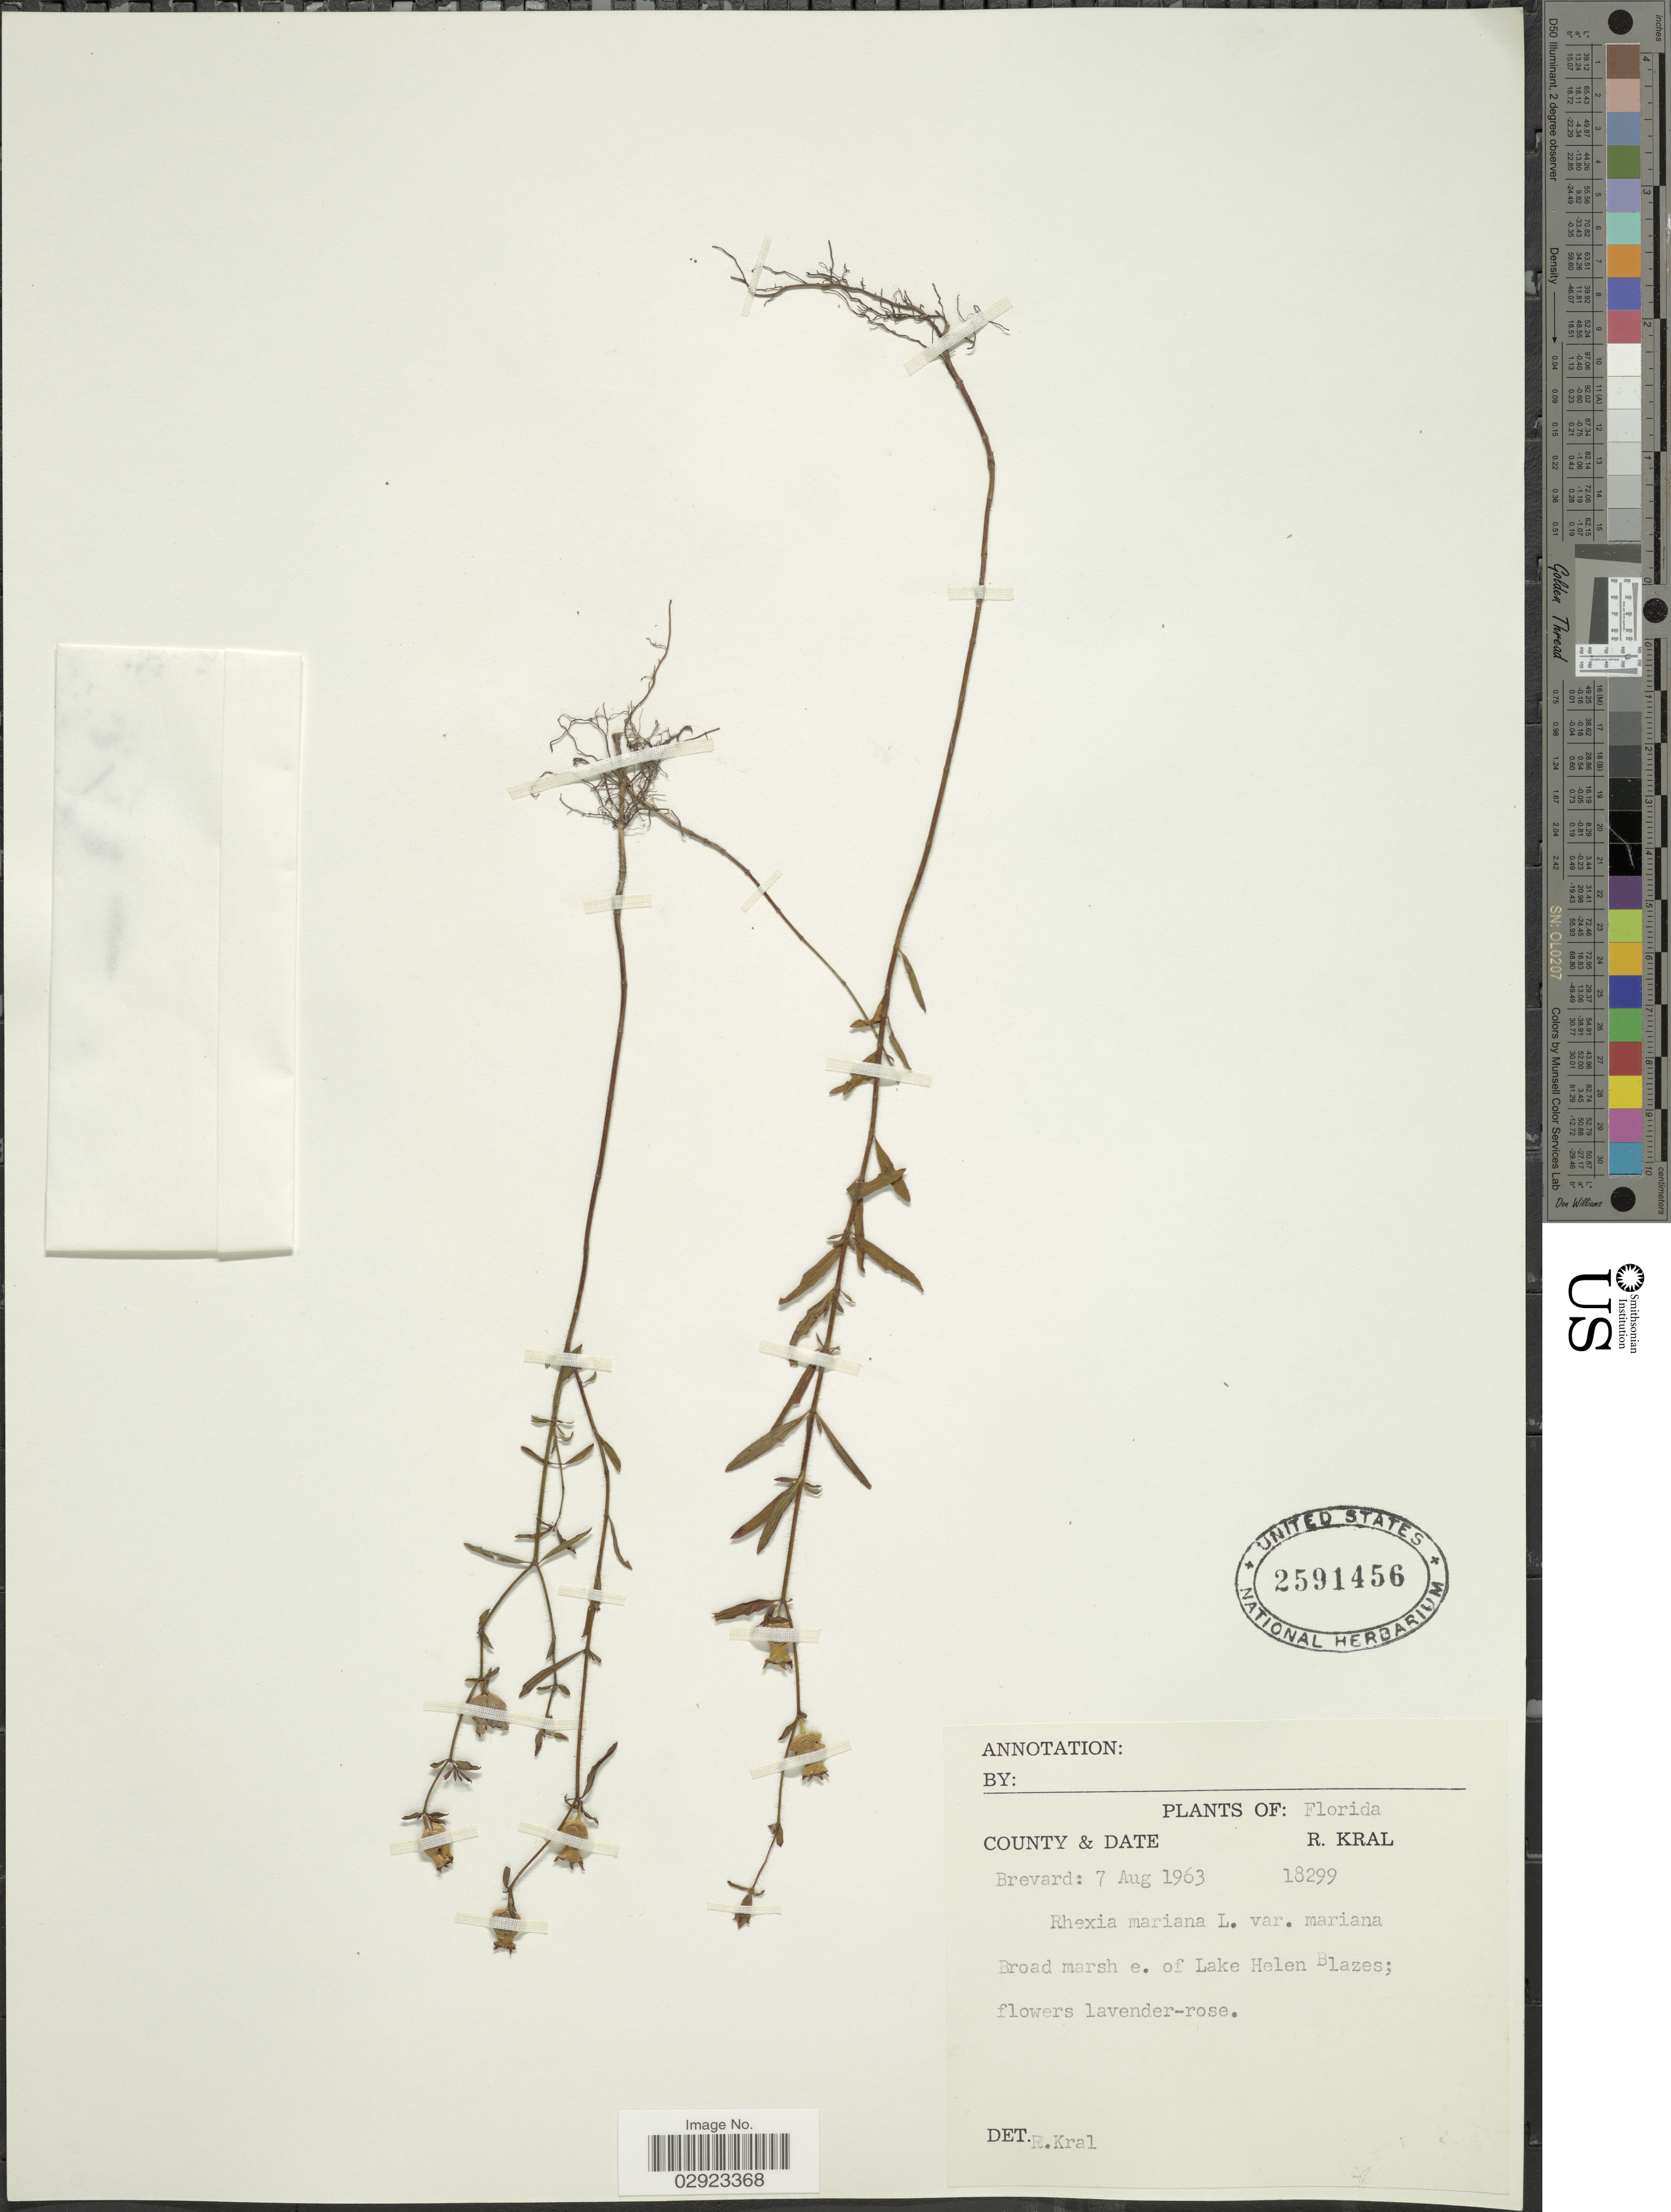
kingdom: Plantae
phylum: Tracheophyta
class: Magnoliopsida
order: Myrtales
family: Melastomataceae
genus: Rhexia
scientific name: Rhexia mariana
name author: L.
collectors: R. Kral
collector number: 18299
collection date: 1963-08-07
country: United States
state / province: Florida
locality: County Brevard, Broad marsh e. of Lake Helen Blazes.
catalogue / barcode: US 2591456